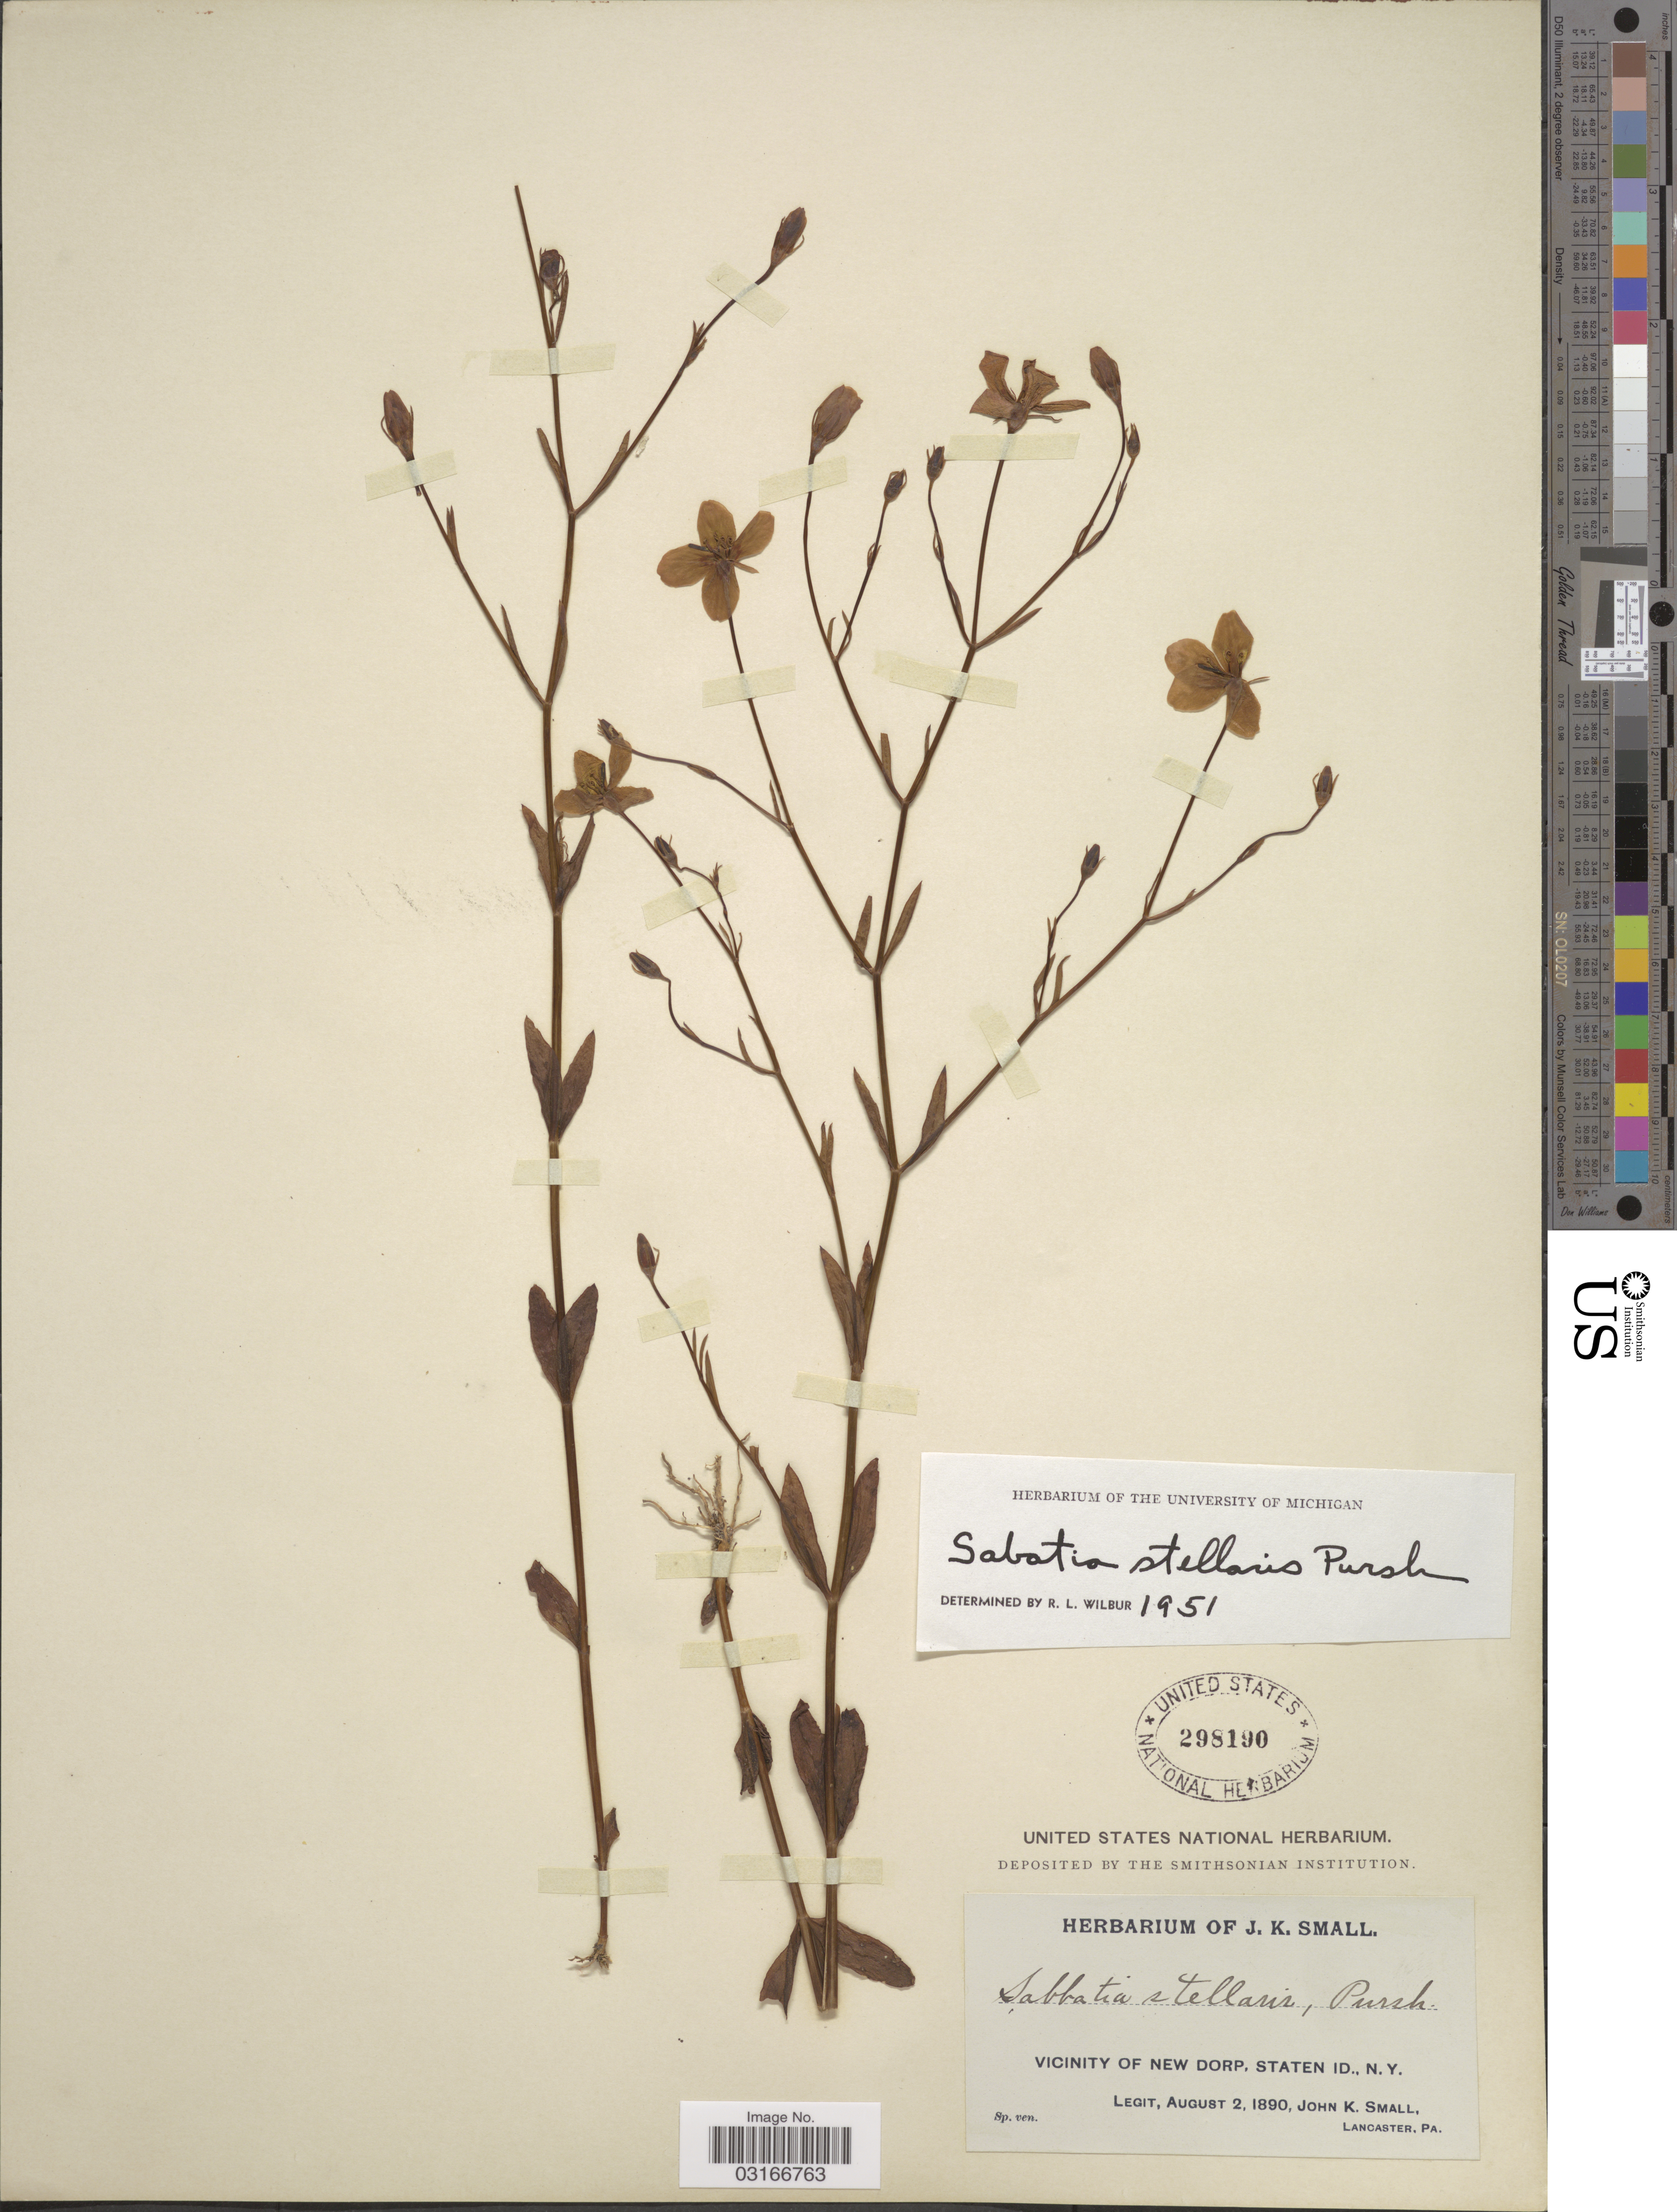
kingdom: Plantae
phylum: Tracheophyta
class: Magnoliopsida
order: Gentianales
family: Gentianaceae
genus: Sabatia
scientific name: Sabatia stellaris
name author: Pursh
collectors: J. K. Small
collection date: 1890-08-02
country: United States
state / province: New York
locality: Vicinity of New Dorp, Staten Id., N. Y.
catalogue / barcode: US 298190